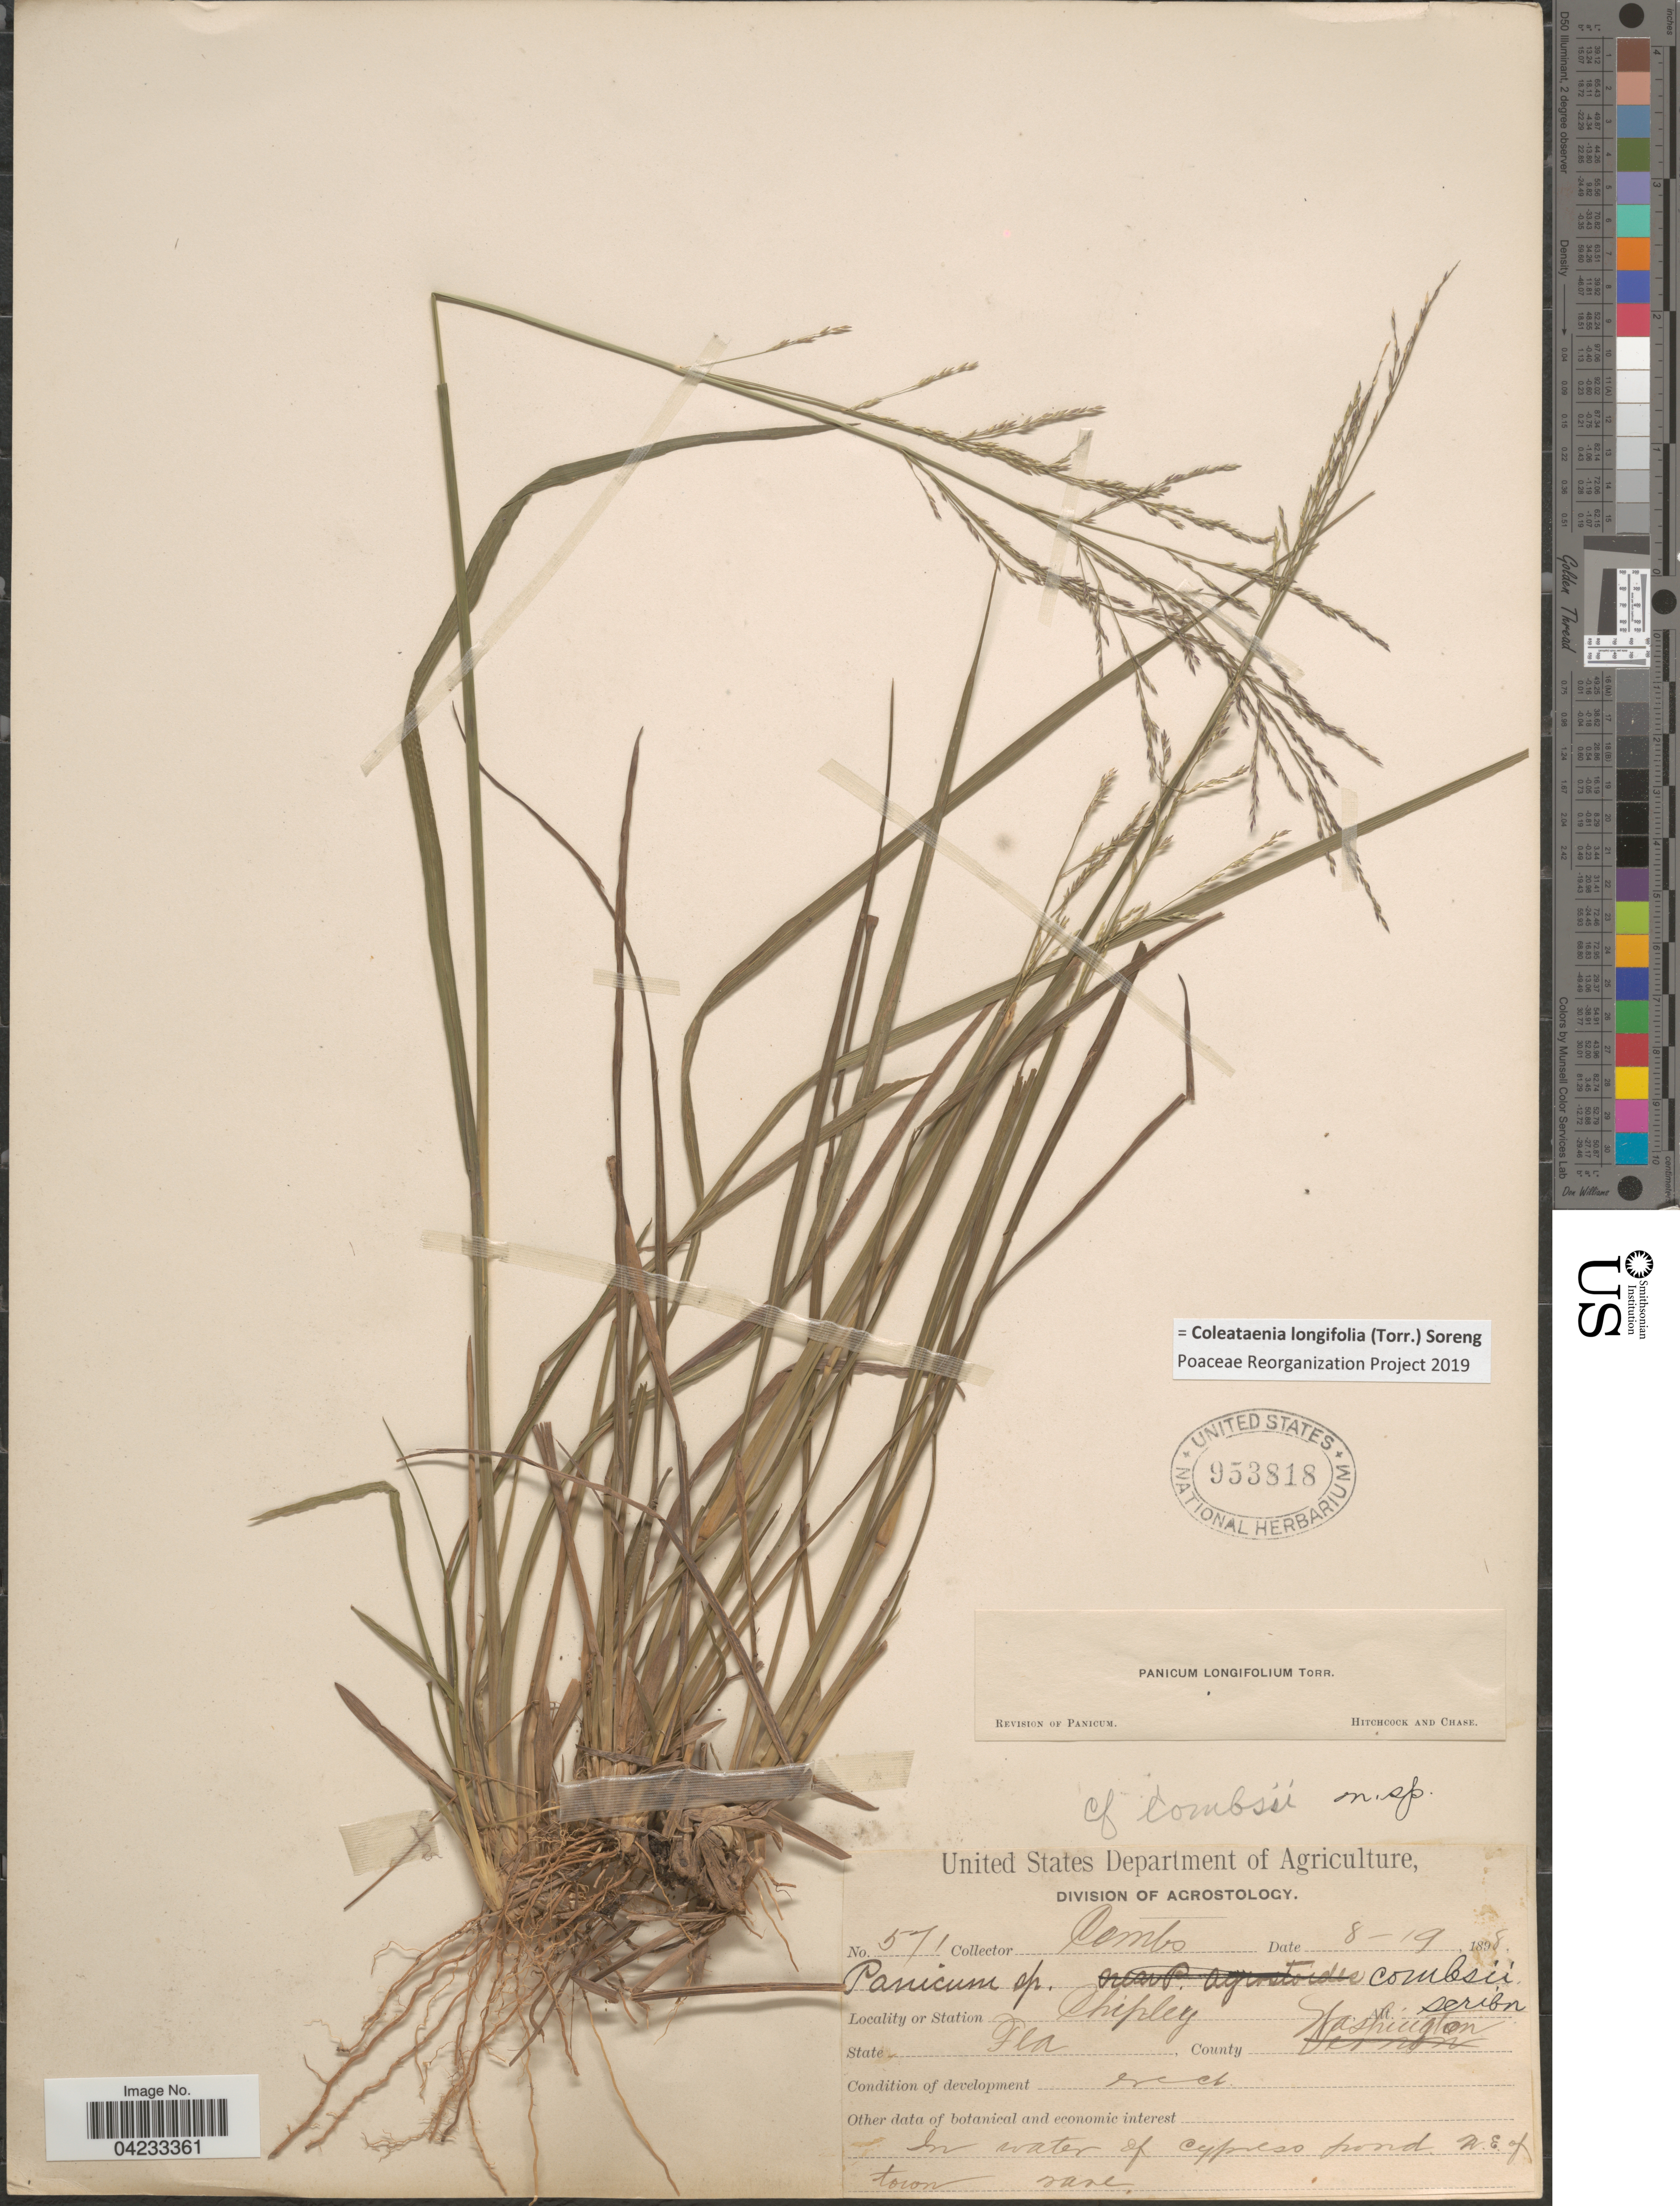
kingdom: Plantae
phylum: Tracheophyta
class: Liliopsida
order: Poales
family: Poaceae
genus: Coleataenia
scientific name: Coleataenia longifolia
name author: (Torr.) Soreng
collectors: -. Combs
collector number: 571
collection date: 1898-08-19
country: United States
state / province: Florida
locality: Locality or Station Chipley. County Washington. In water of Cypress Pond n.e. of town.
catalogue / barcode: US 953818